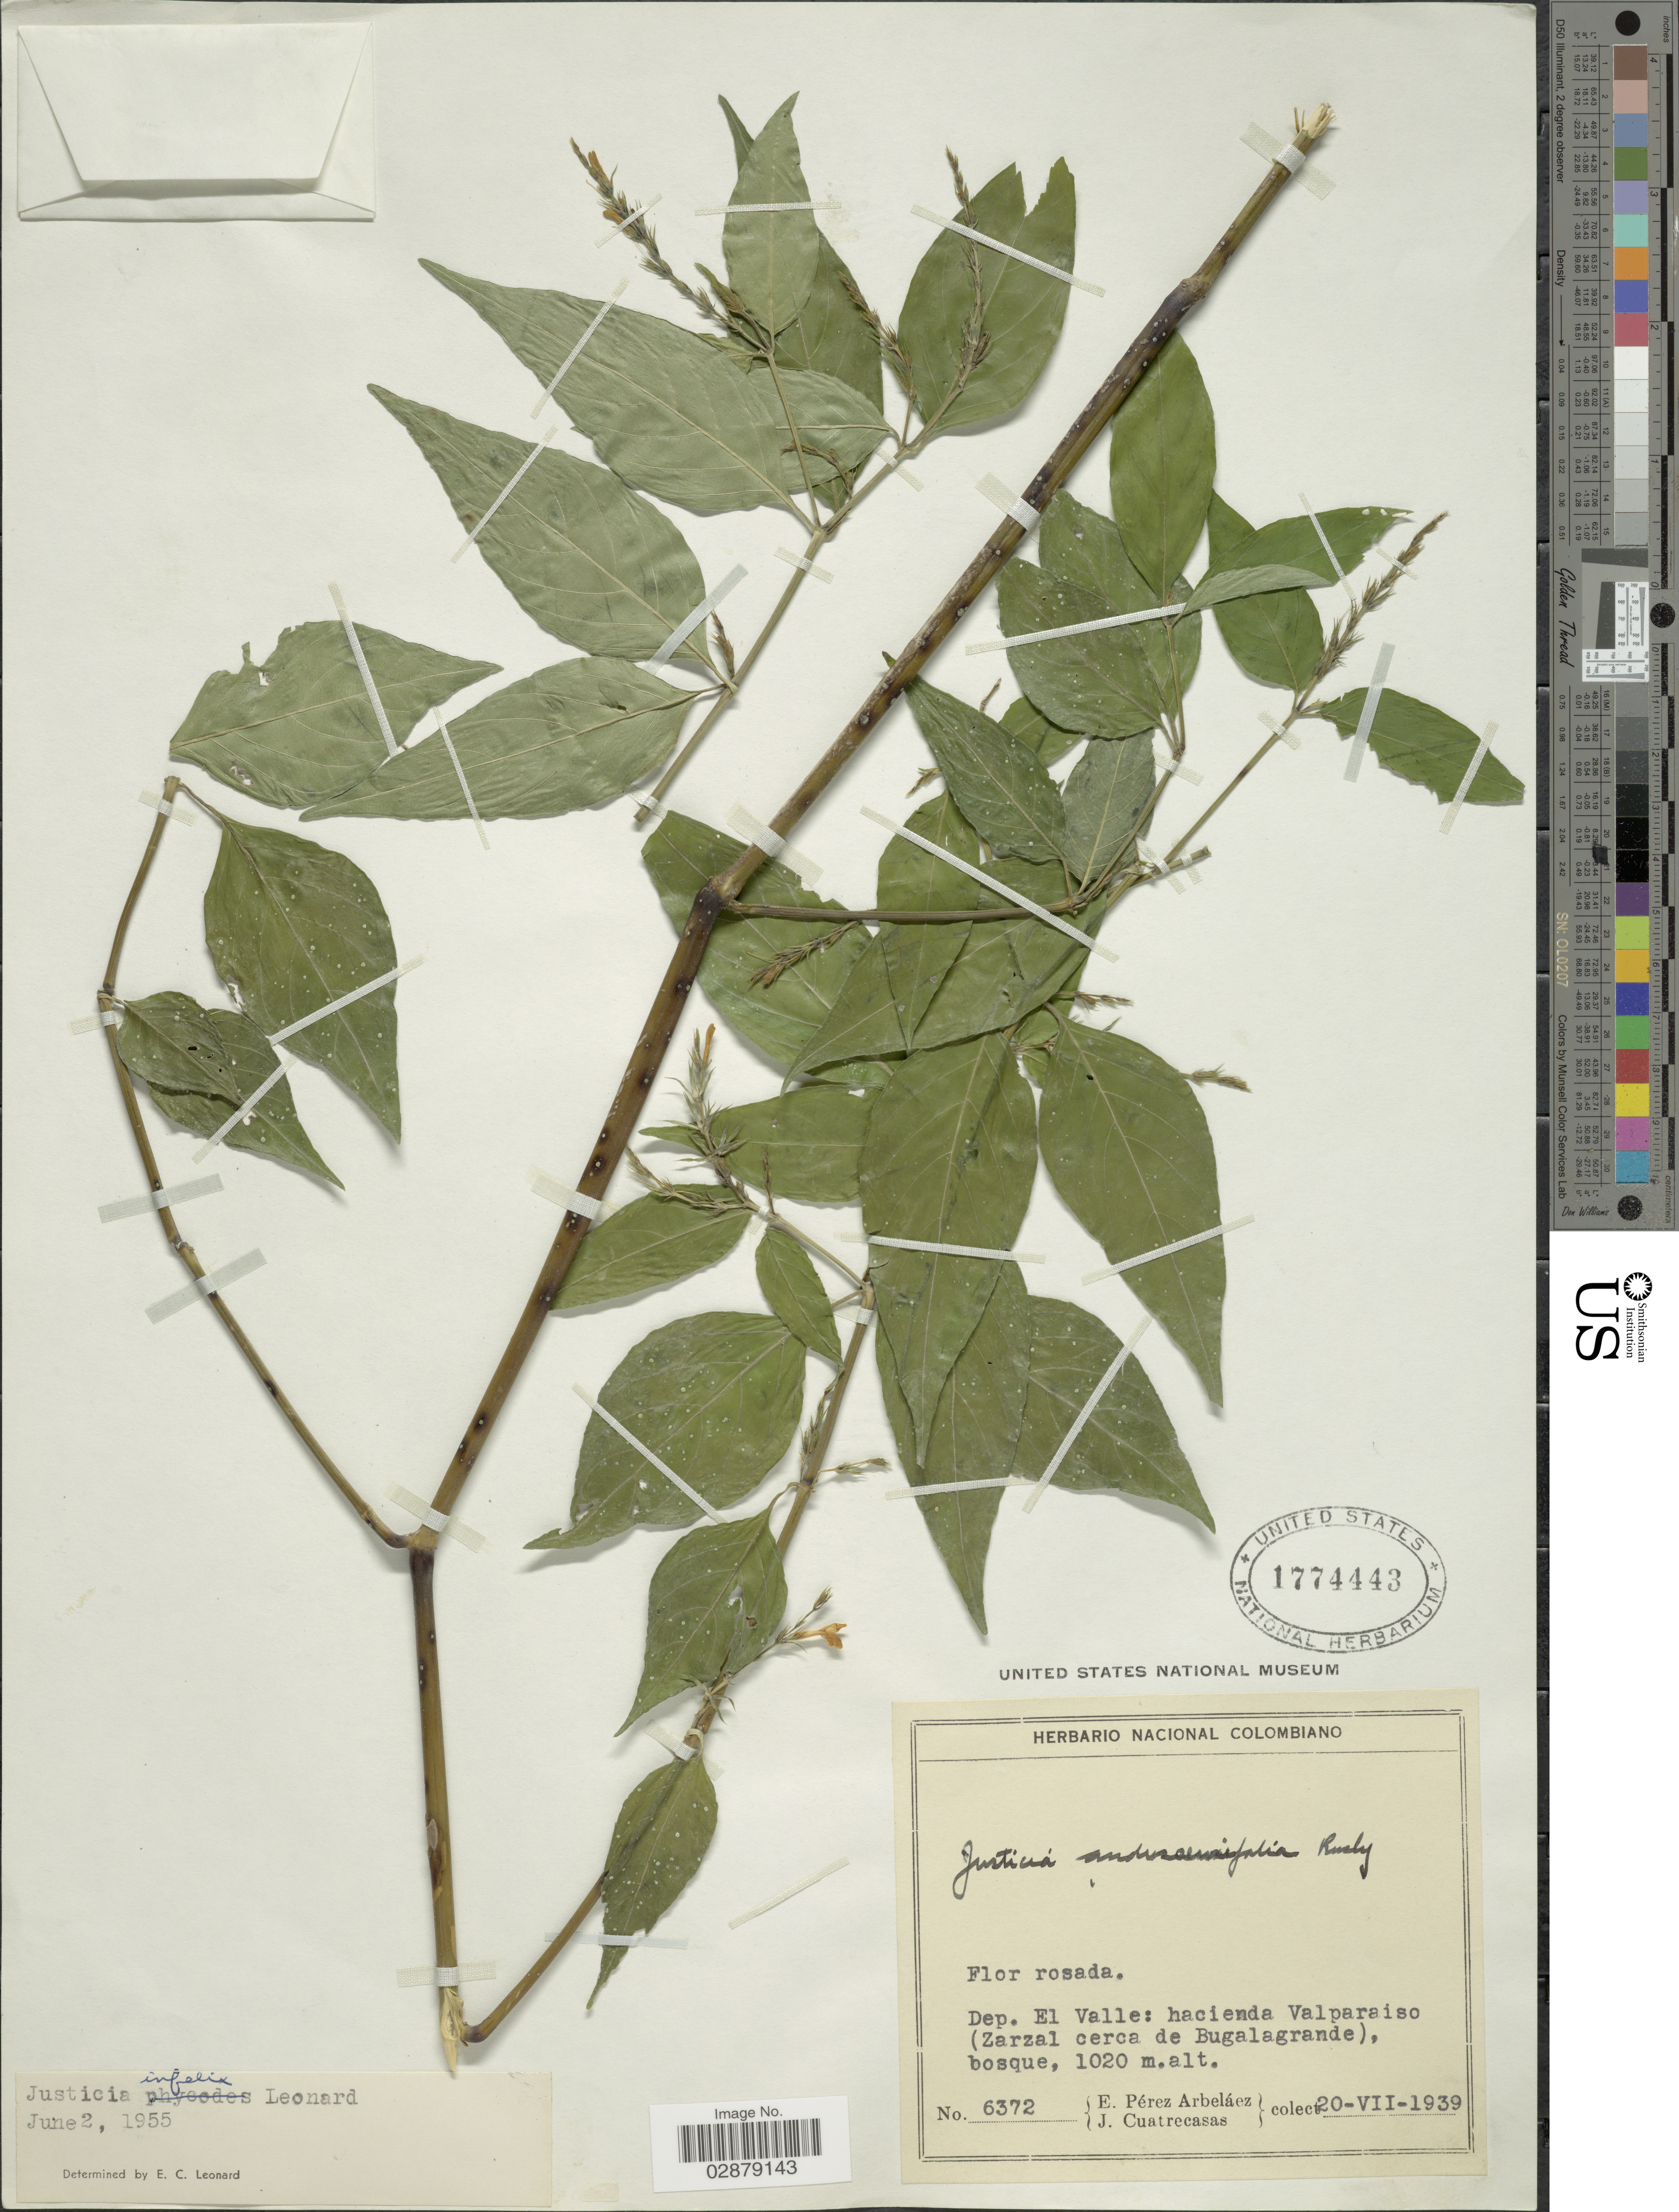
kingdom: Plantae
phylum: Tracheophyta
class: Magnoliopsida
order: Lamiales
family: Acanthaceae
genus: Justicia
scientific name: Justicia infelix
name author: Leonard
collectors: E. Pérez Arbeláez & J. Cuatrecasas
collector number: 6372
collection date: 1939-07-20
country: Colombia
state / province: Valle del Cauca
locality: Dep. El Valle: hacienda Valparaiso (Zarzal cerca de Bugalagrande).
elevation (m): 1020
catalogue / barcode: US 1774443